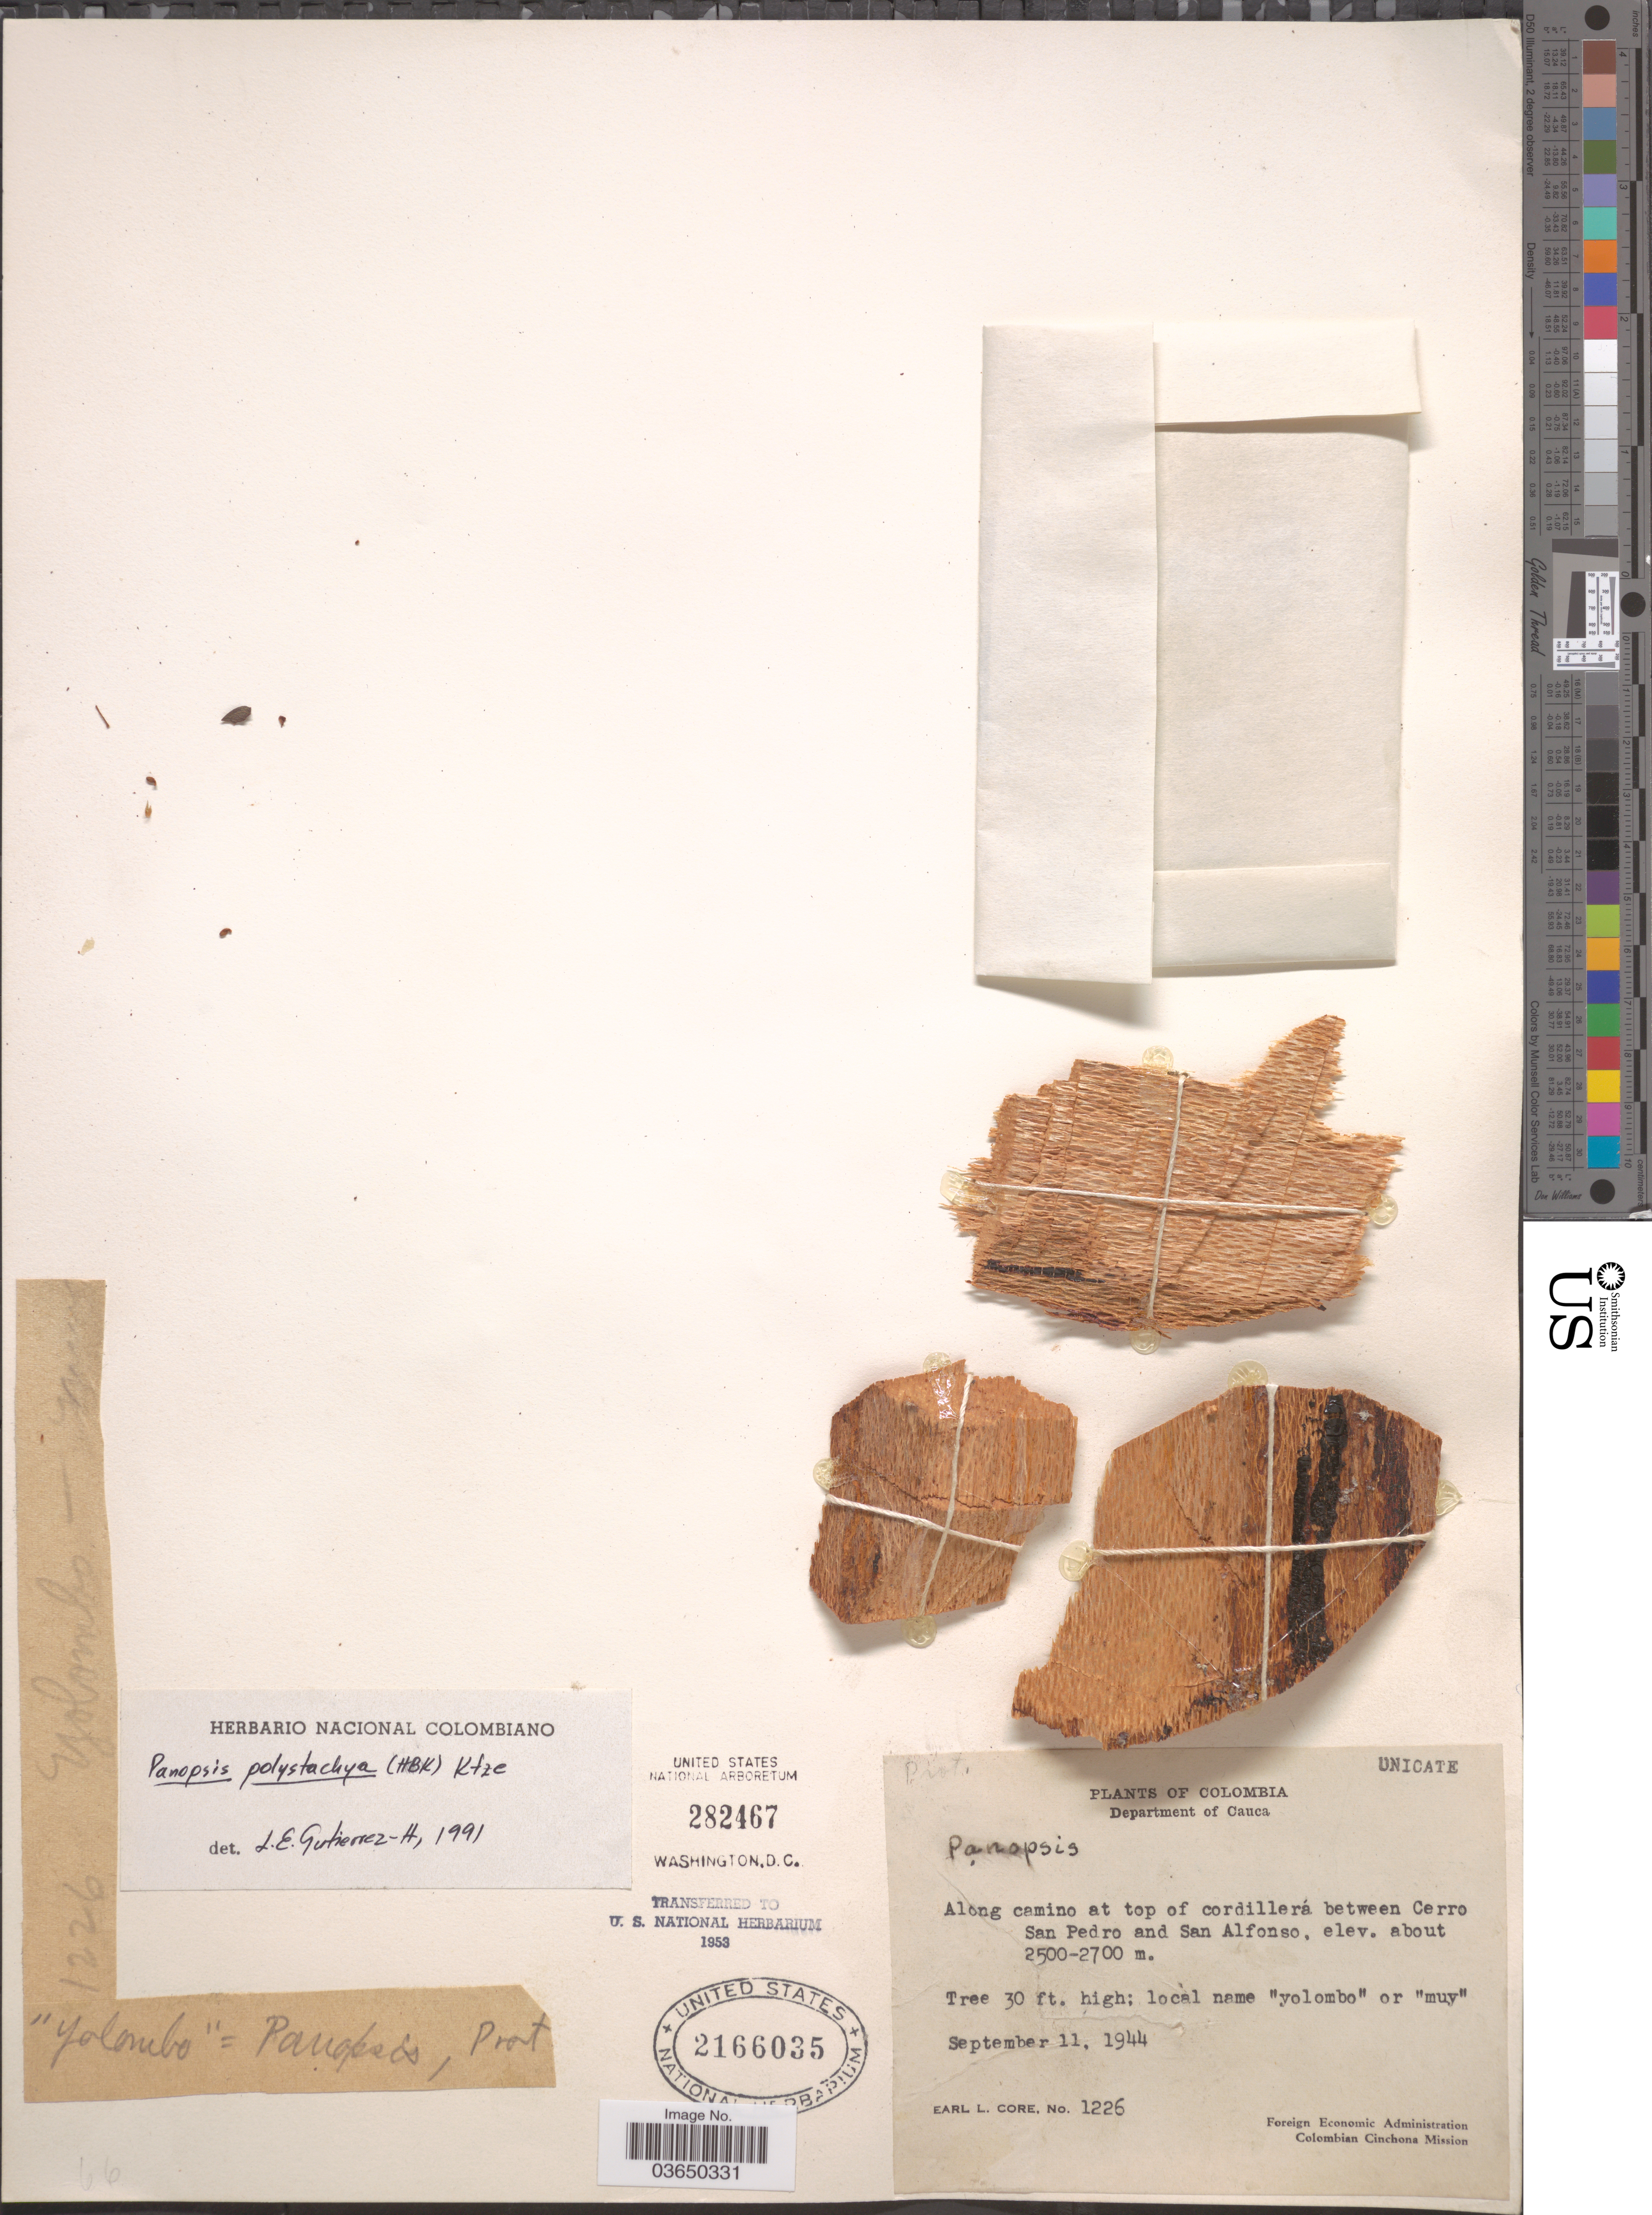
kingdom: Plantae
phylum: Tracheophyta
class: Magnoliopsida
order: Proteales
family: Proteaceae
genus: Panopsis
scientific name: Panopsis metcalfii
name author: Killip & Cuatrec.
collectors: E. L. Core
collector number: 1226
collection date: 1944-09-11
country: Colombia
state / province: Cauca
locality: Department of Cauca. Along camino at top of cordillerá between Cerro San Pedro and San Alfonso.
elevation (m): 2500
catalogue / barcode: US 2166035